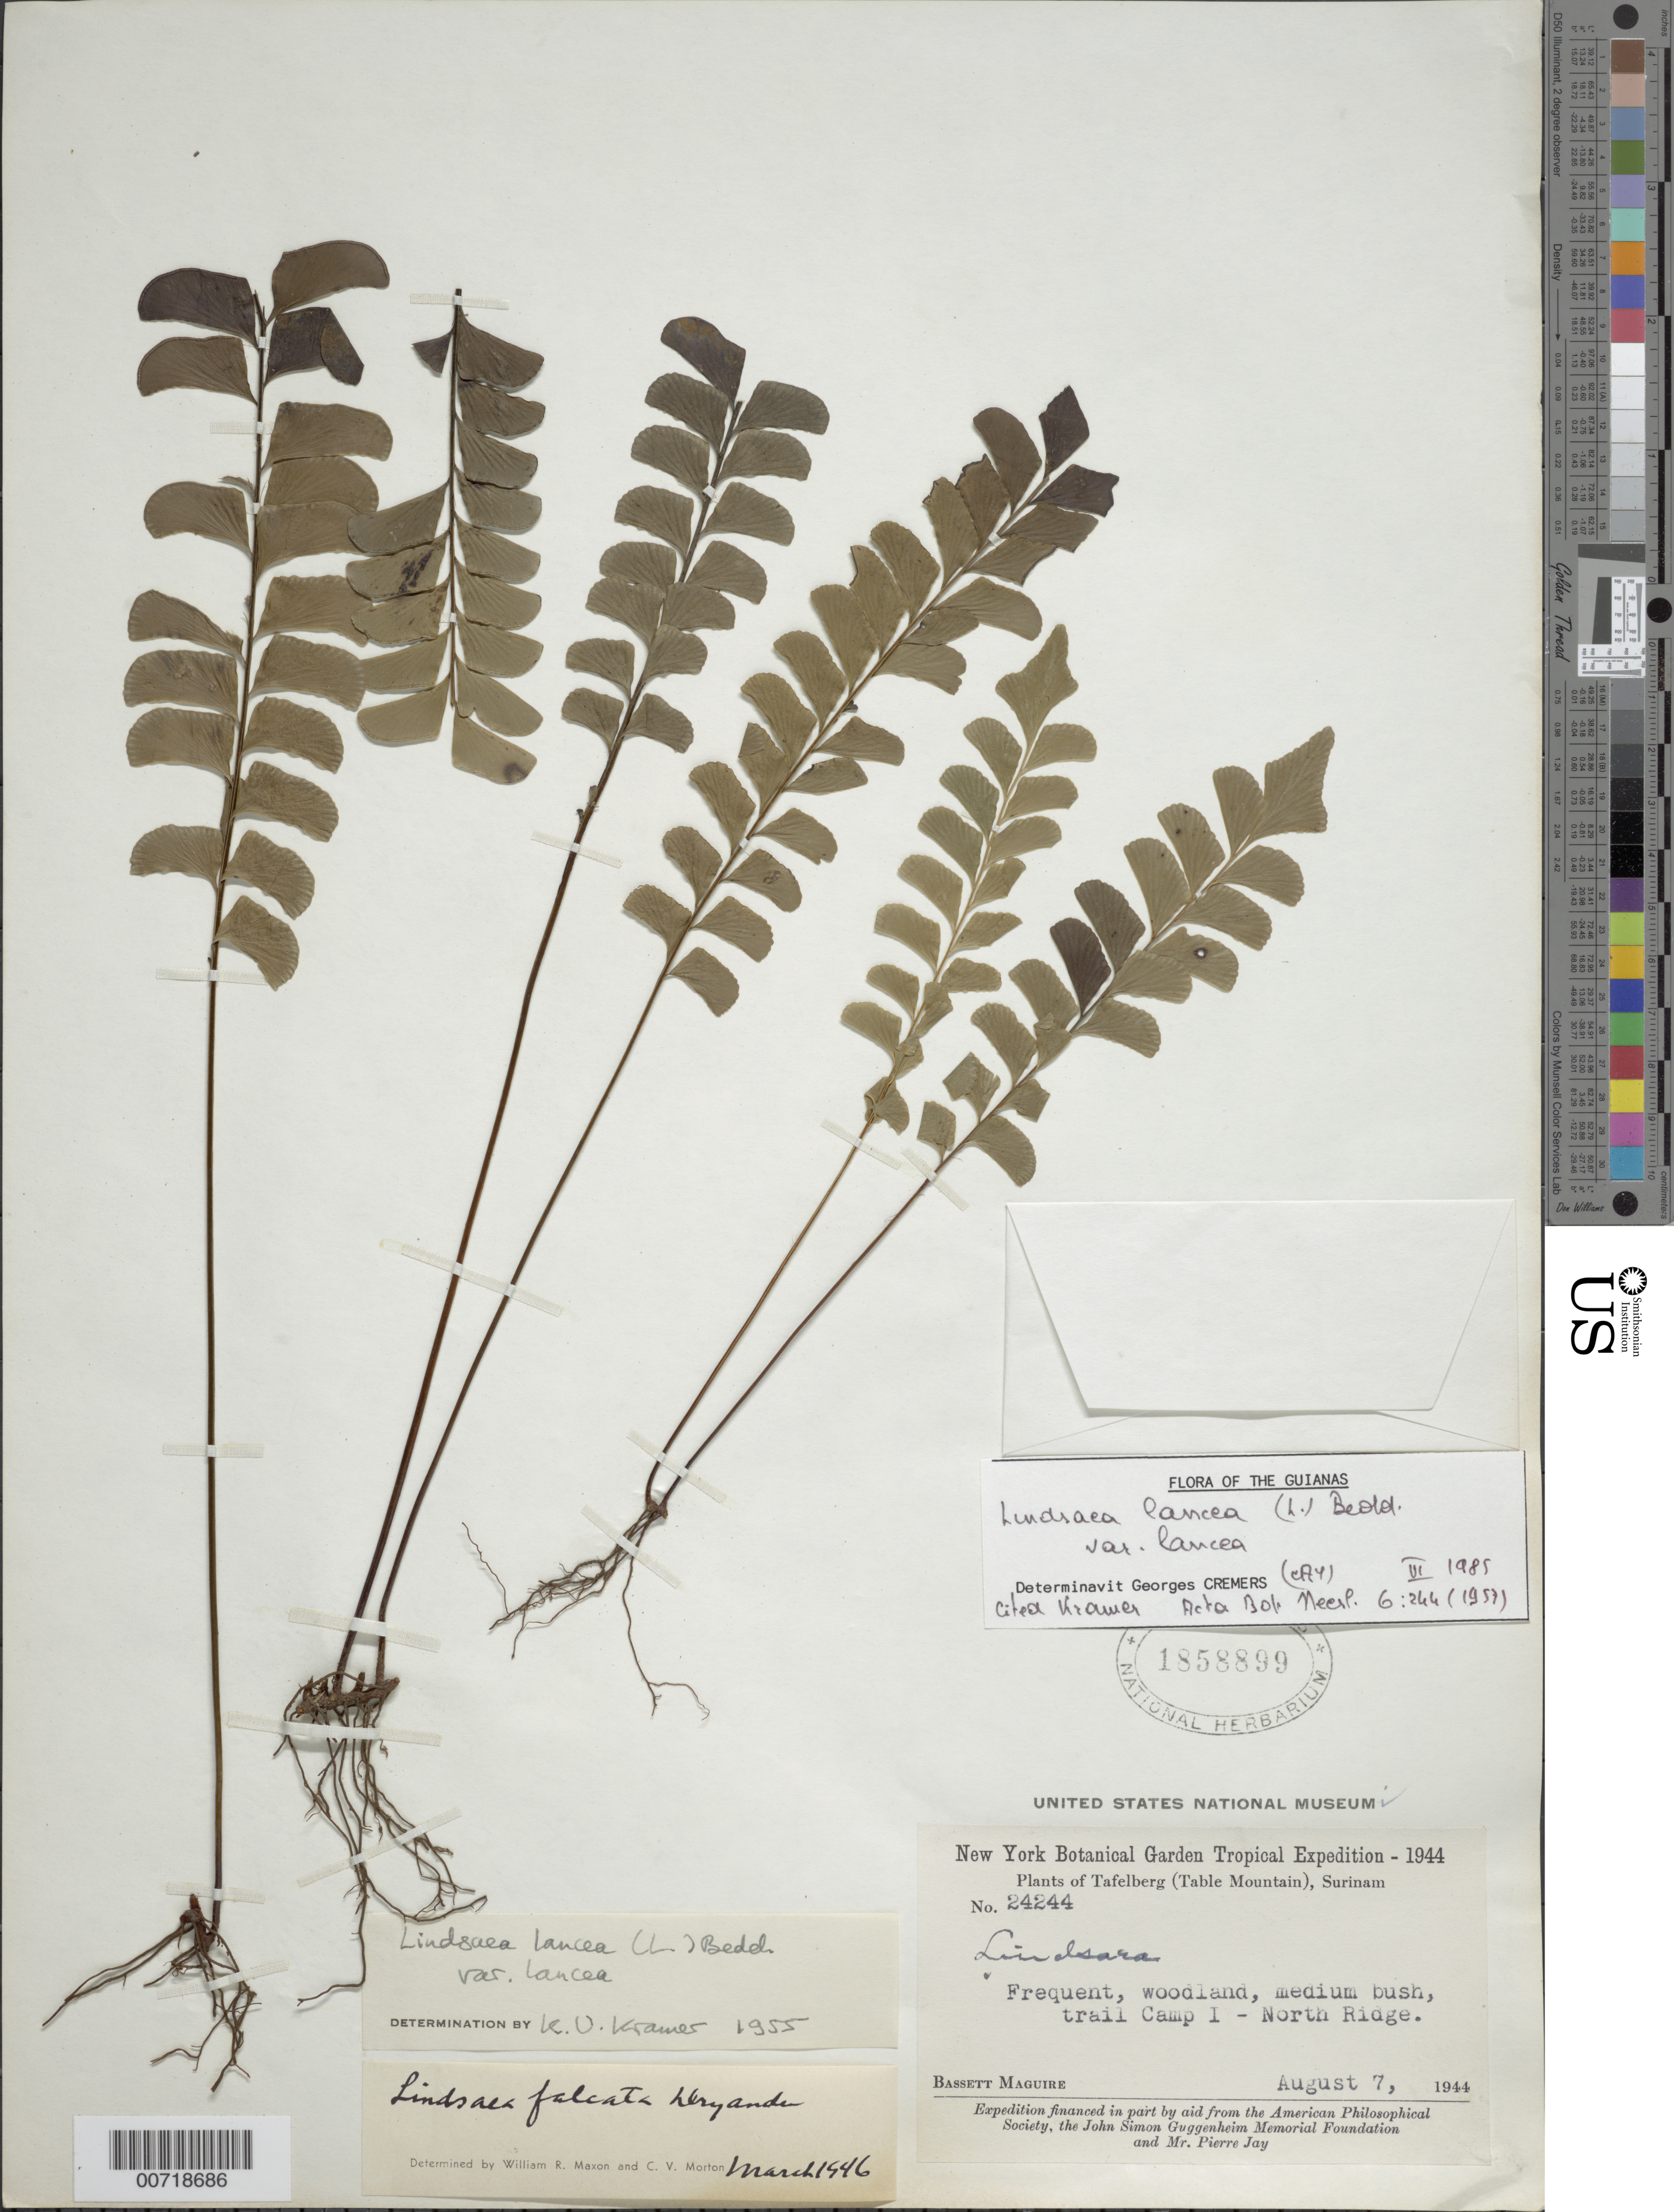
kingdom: Plantae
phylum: Tracheophyta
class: Polypodiopsida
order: Polypodiales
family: Lindsaeaceae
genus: Lindsaea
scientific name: Lindsaea lancea var. lancea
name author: (L.) Bedd.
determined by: Cremers, Georges A.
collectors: B. Maguire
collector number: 24244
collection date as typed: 7-Aug-44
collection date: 1944-08-07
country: Suriname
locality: Tafelberg (Table Mountain), North Ridge, Camp I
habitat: Woodland, medium bush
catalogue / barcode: US 1858899